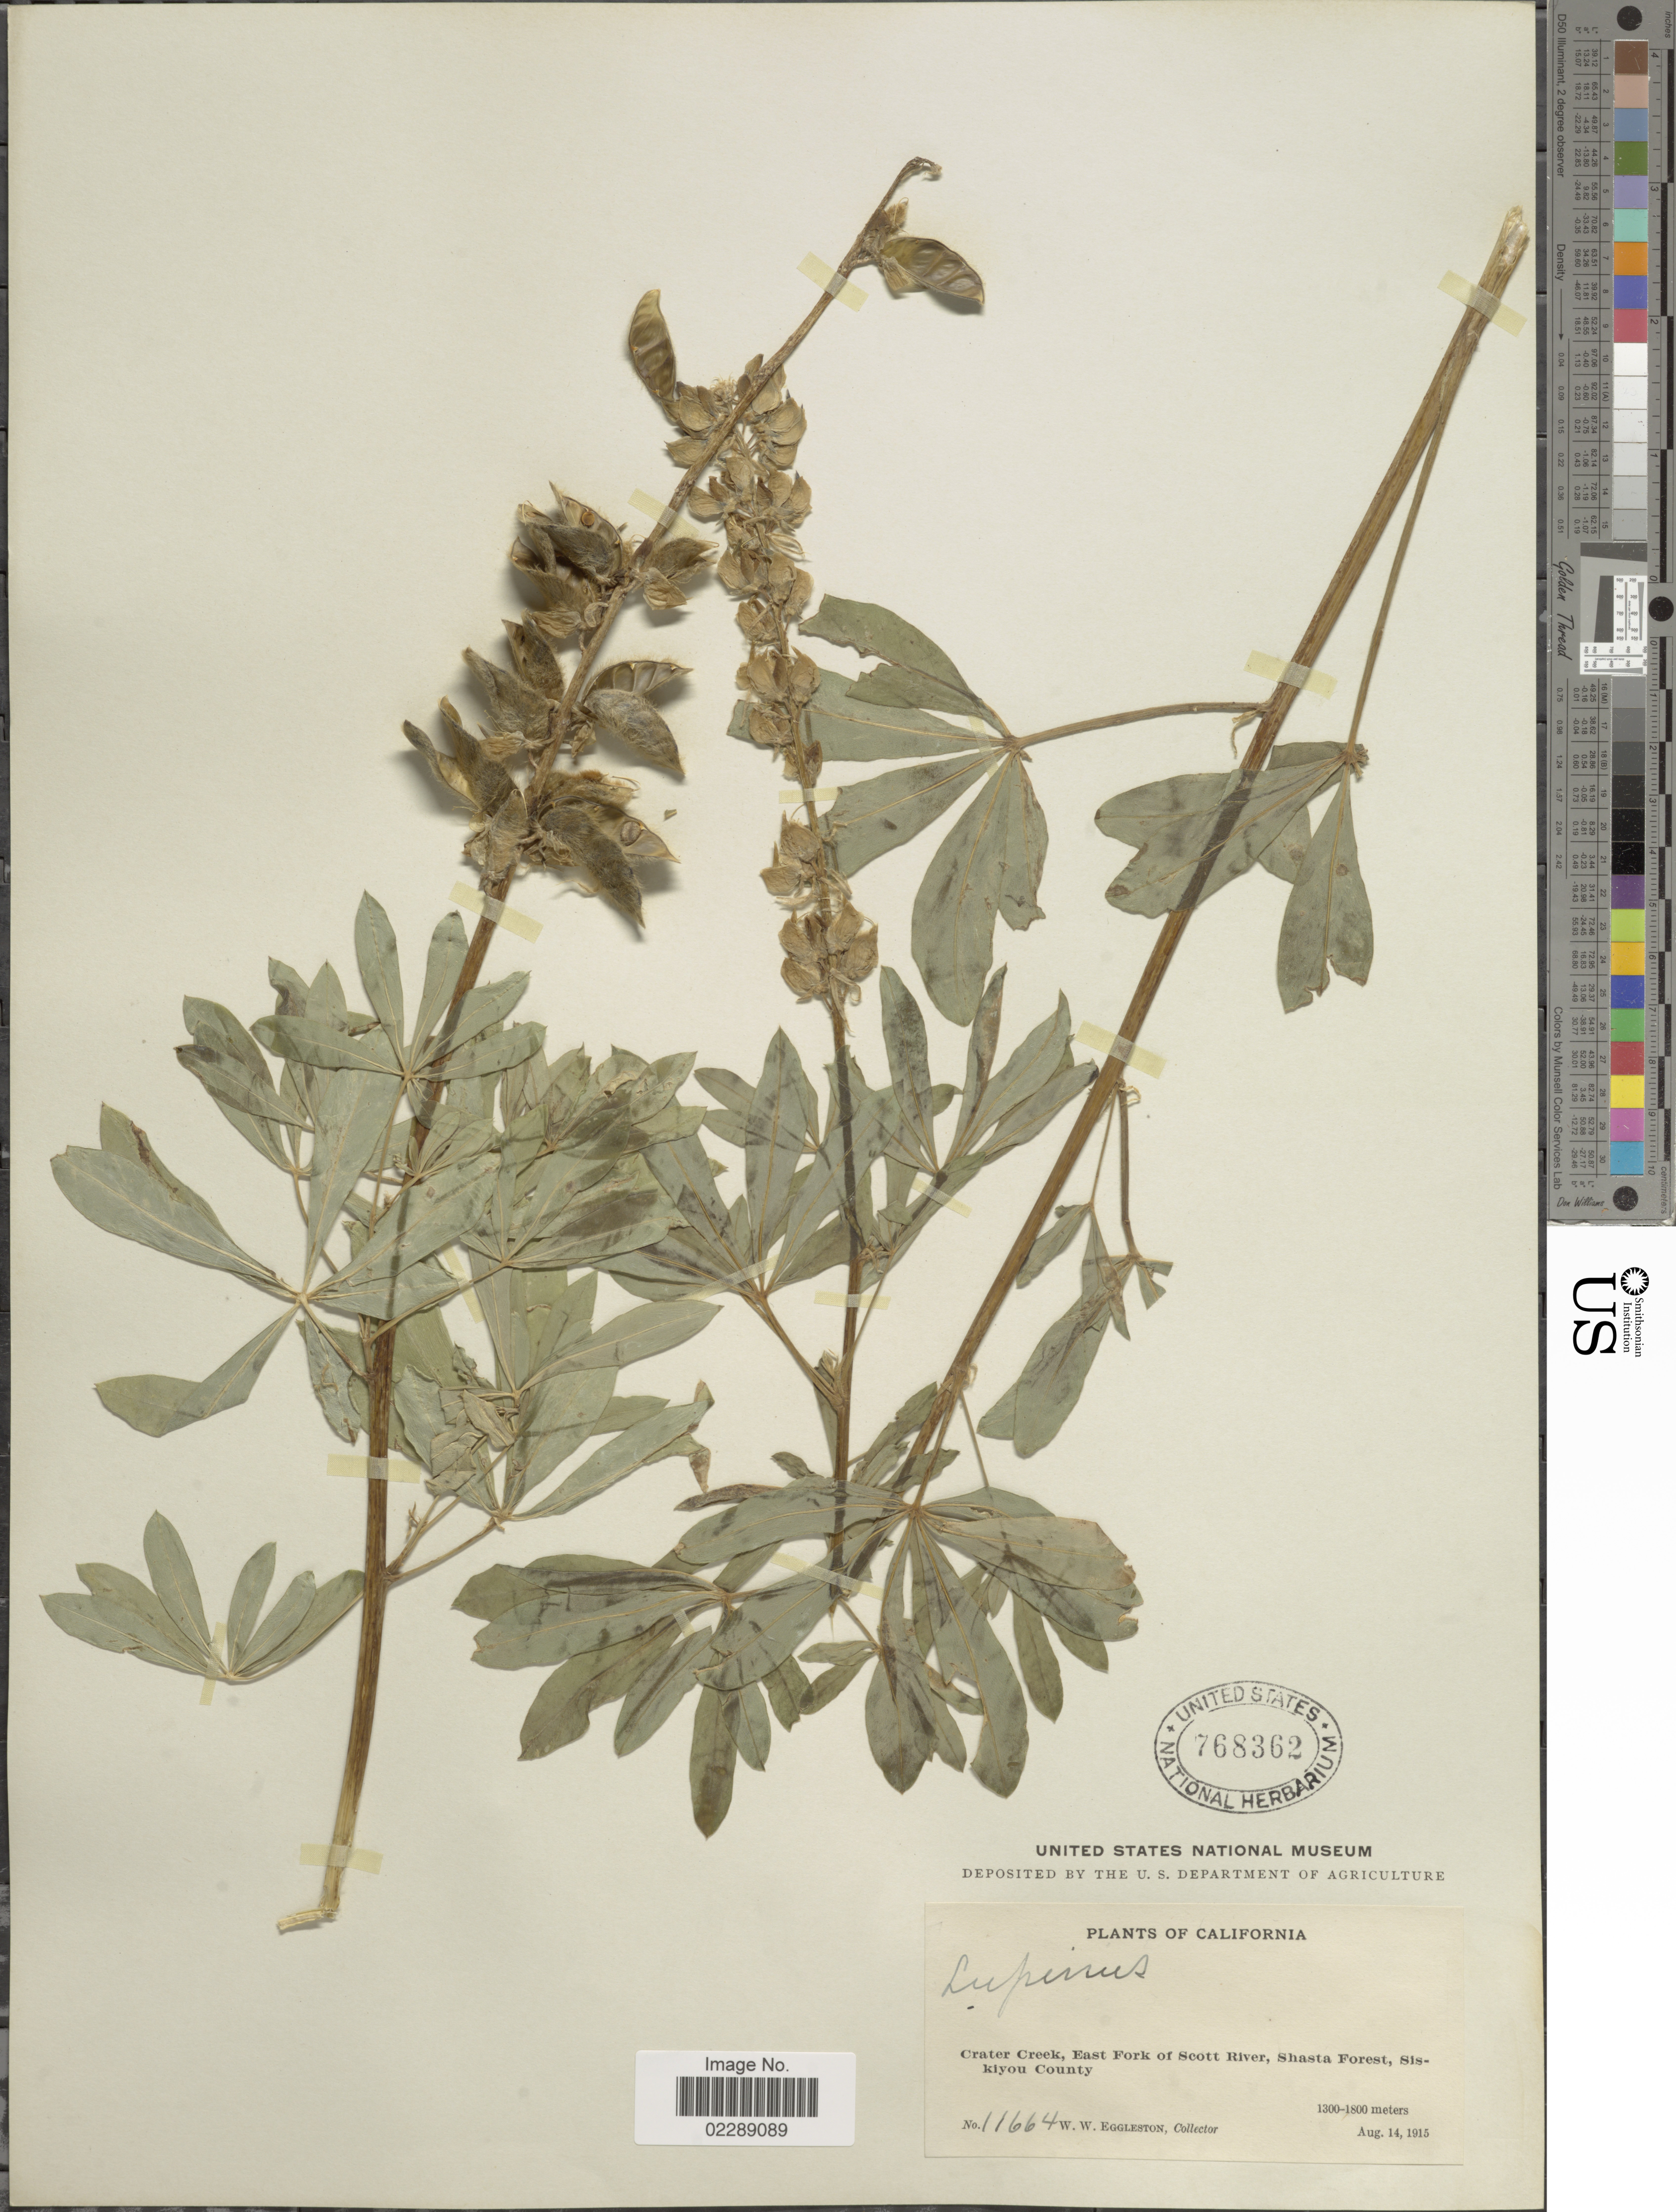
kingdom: Plantae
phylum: Tracheophyta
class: Magnoliopsida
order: Fabales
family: Fabaceae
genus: Lupinus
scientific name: Lupinus sp.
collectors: W. W. Eggleston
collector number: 11664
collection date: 1915-08-14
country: United States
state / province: California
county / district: Siskiyou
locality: Crater Creek, East Fork of Scott River, Shasta Forest, Siskiyou County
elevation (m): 1300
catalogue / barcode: US 768362